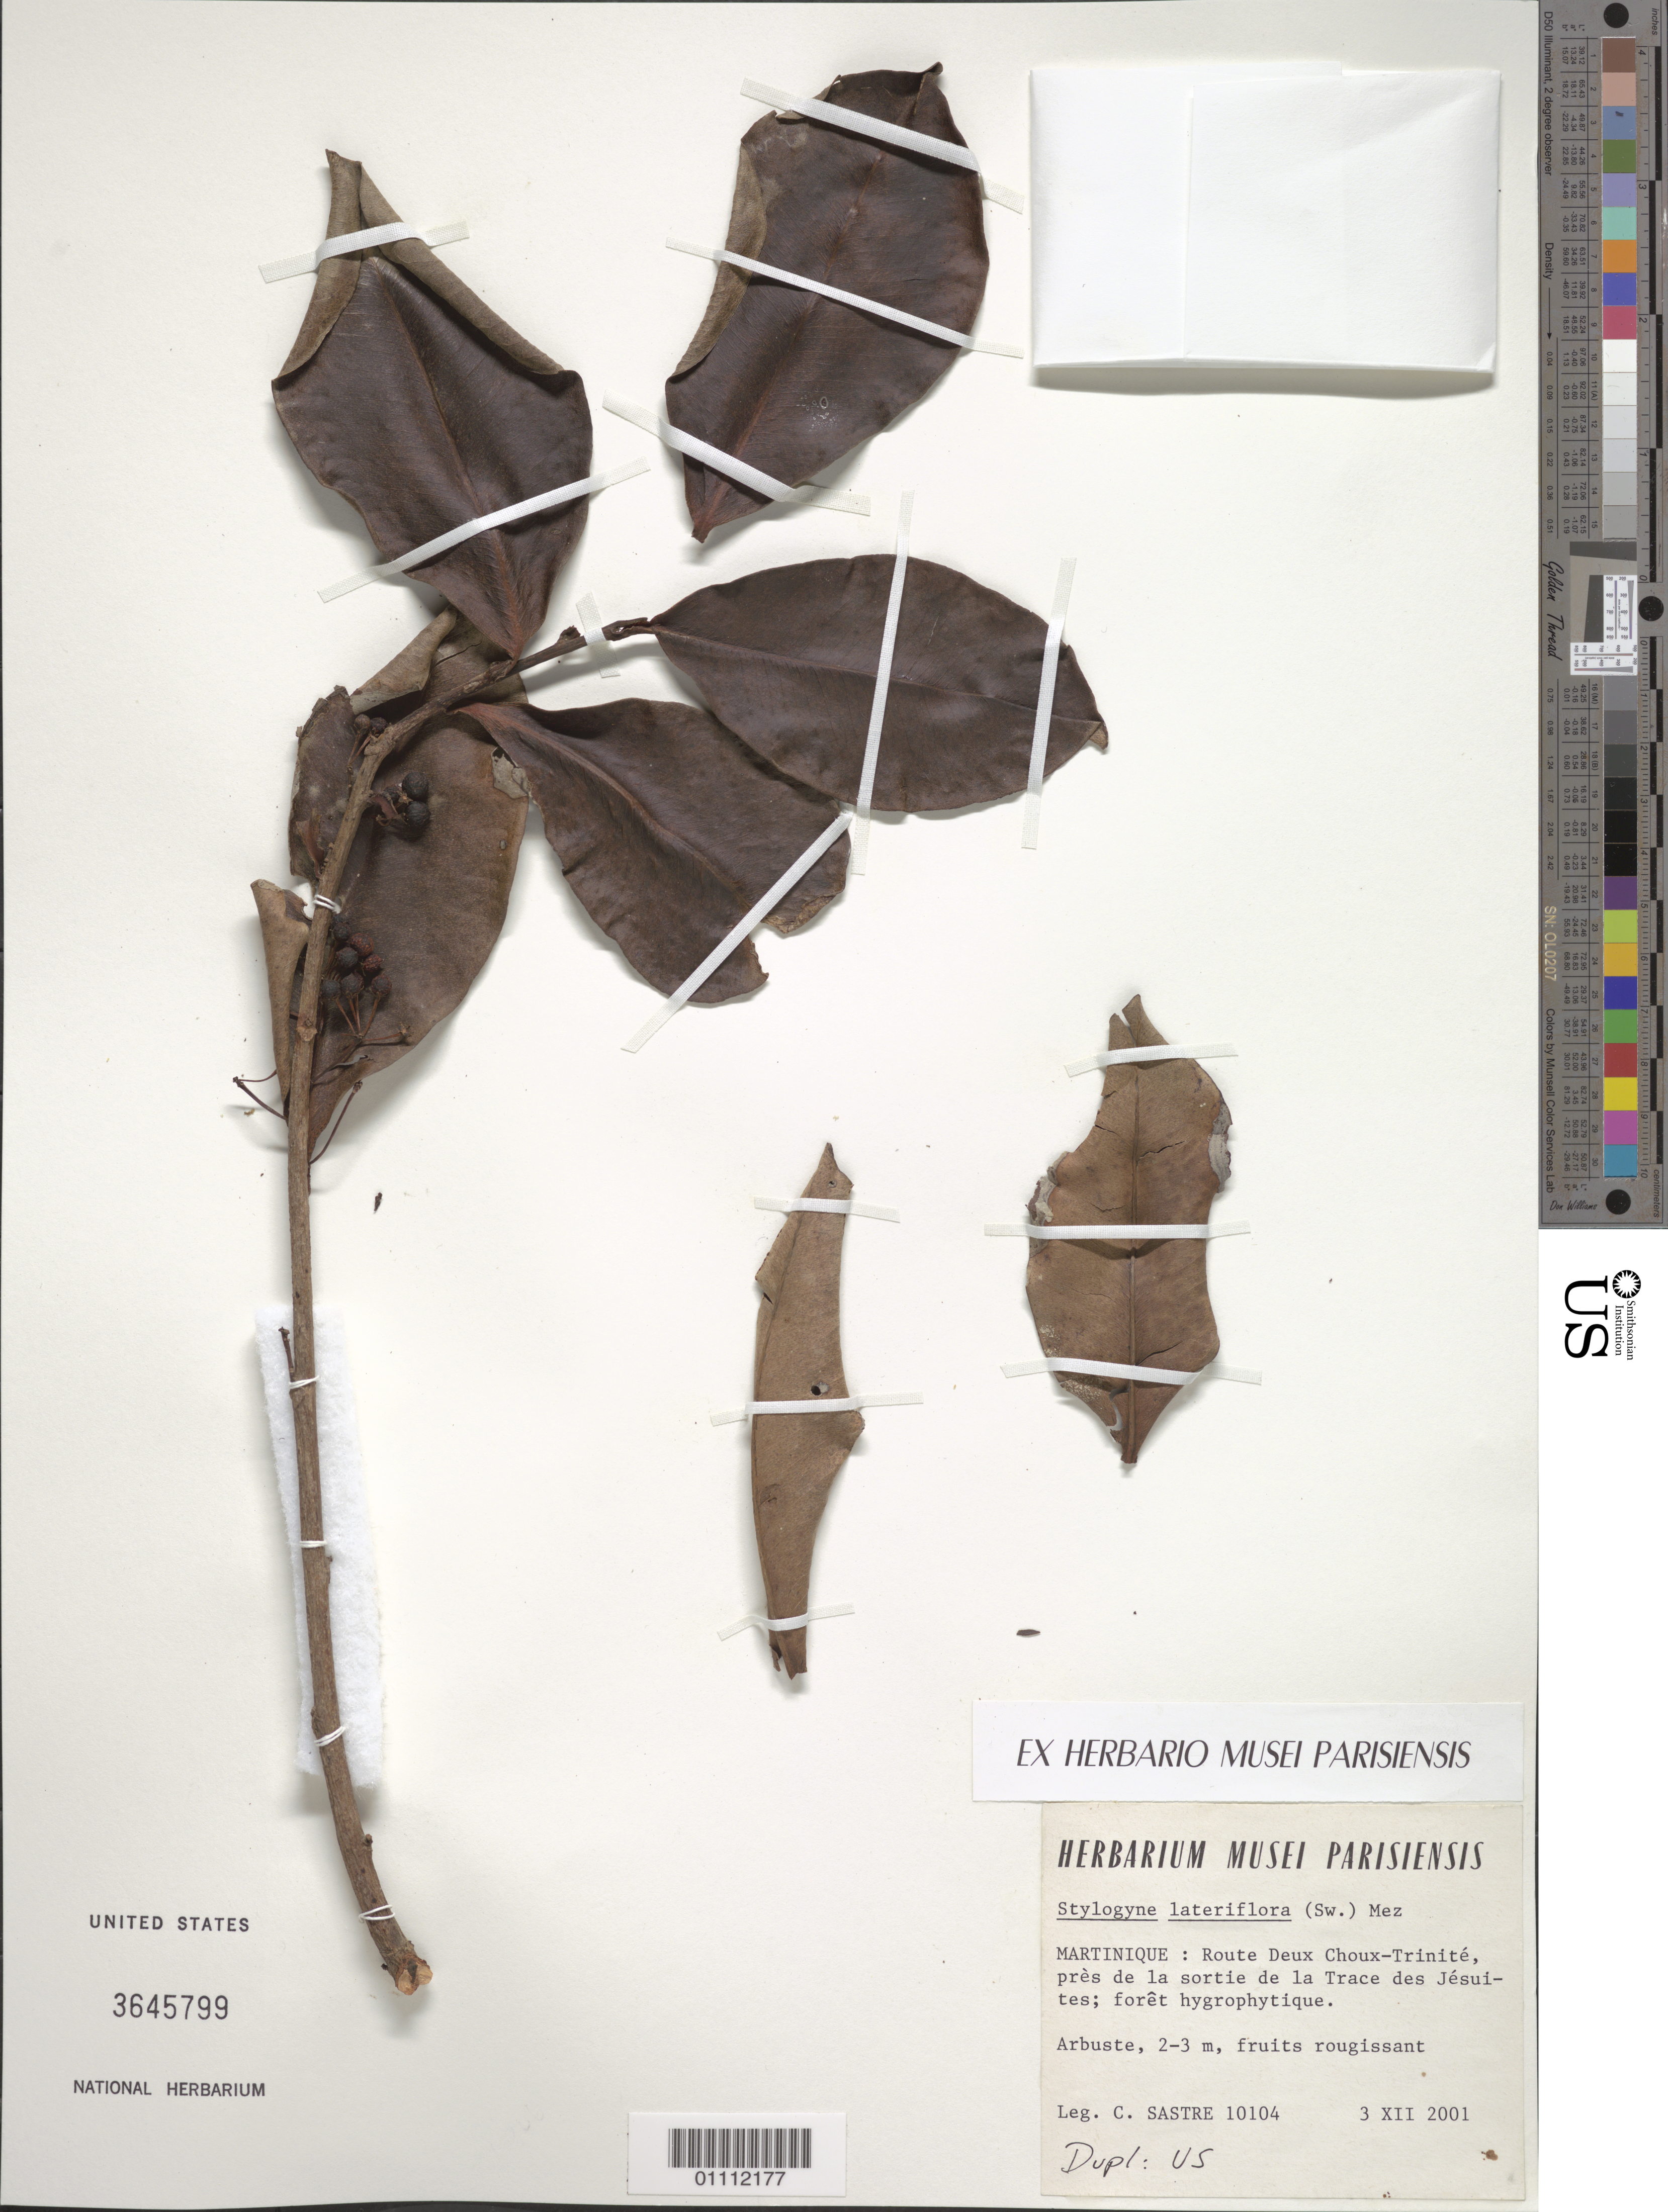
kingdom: Plantae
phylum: Tracheophyta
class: Magnoliopsida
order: Ericales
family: Primulaceae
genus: Stylogyne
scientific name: Stylogyne lateriflora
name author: (Sw.) Mez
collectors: C. H. L. Sastre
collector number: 10104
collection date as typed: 03 Dec 2001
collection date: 2001-12-03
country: Martinique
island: Martinique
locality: Route Deux Choux-Trinité, près de la sortie de la Trace des Jésuites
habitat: Forêt hygrophytique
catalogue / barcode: US 3645799